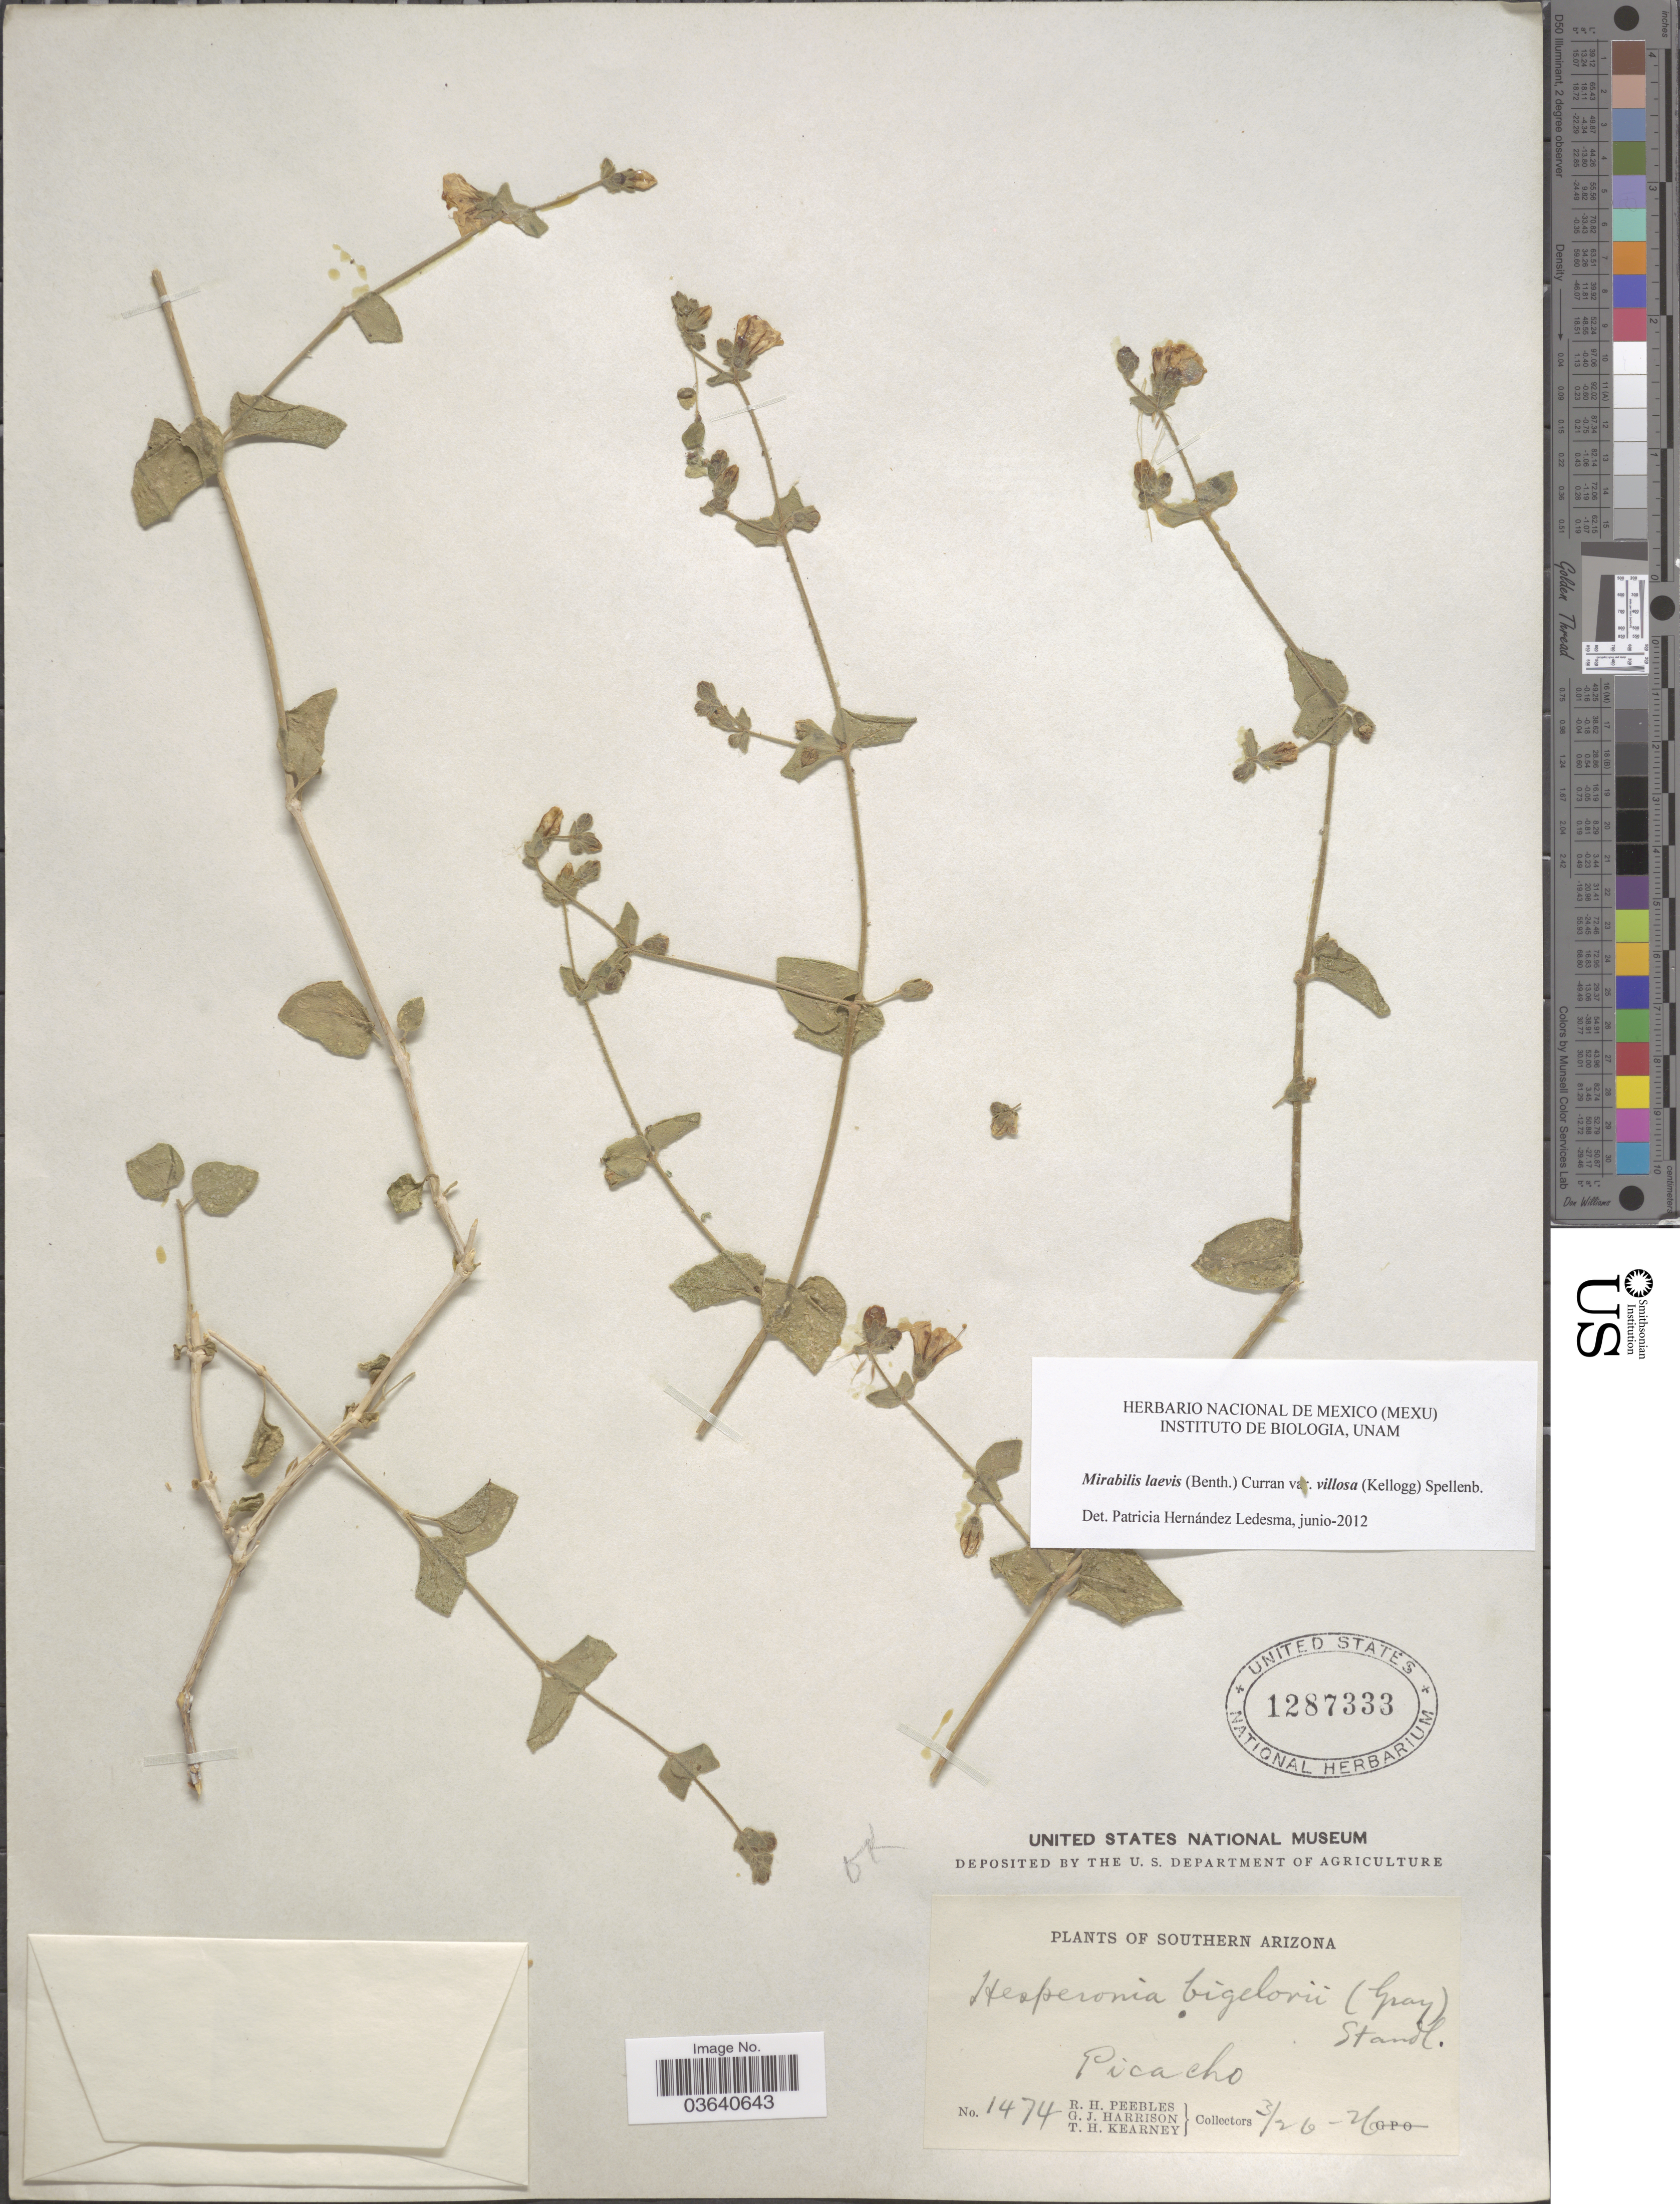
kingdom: Plantae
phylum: Tracheophyta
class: Magnoliopsida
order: Caryophyllales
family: Nyctaginaceae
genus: Mirabilis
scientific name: Mirabilis laevis var. villosa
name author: (Kellogg) Spellenb.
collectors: R. H. Peebles, G. J. Harrison & T. H. Kearney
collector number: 1474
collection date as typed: Transcribed d/m/y: 26/3/26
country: United States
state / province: Arizona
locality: Southern Arizona. Picacho.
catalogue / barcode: US 1287333